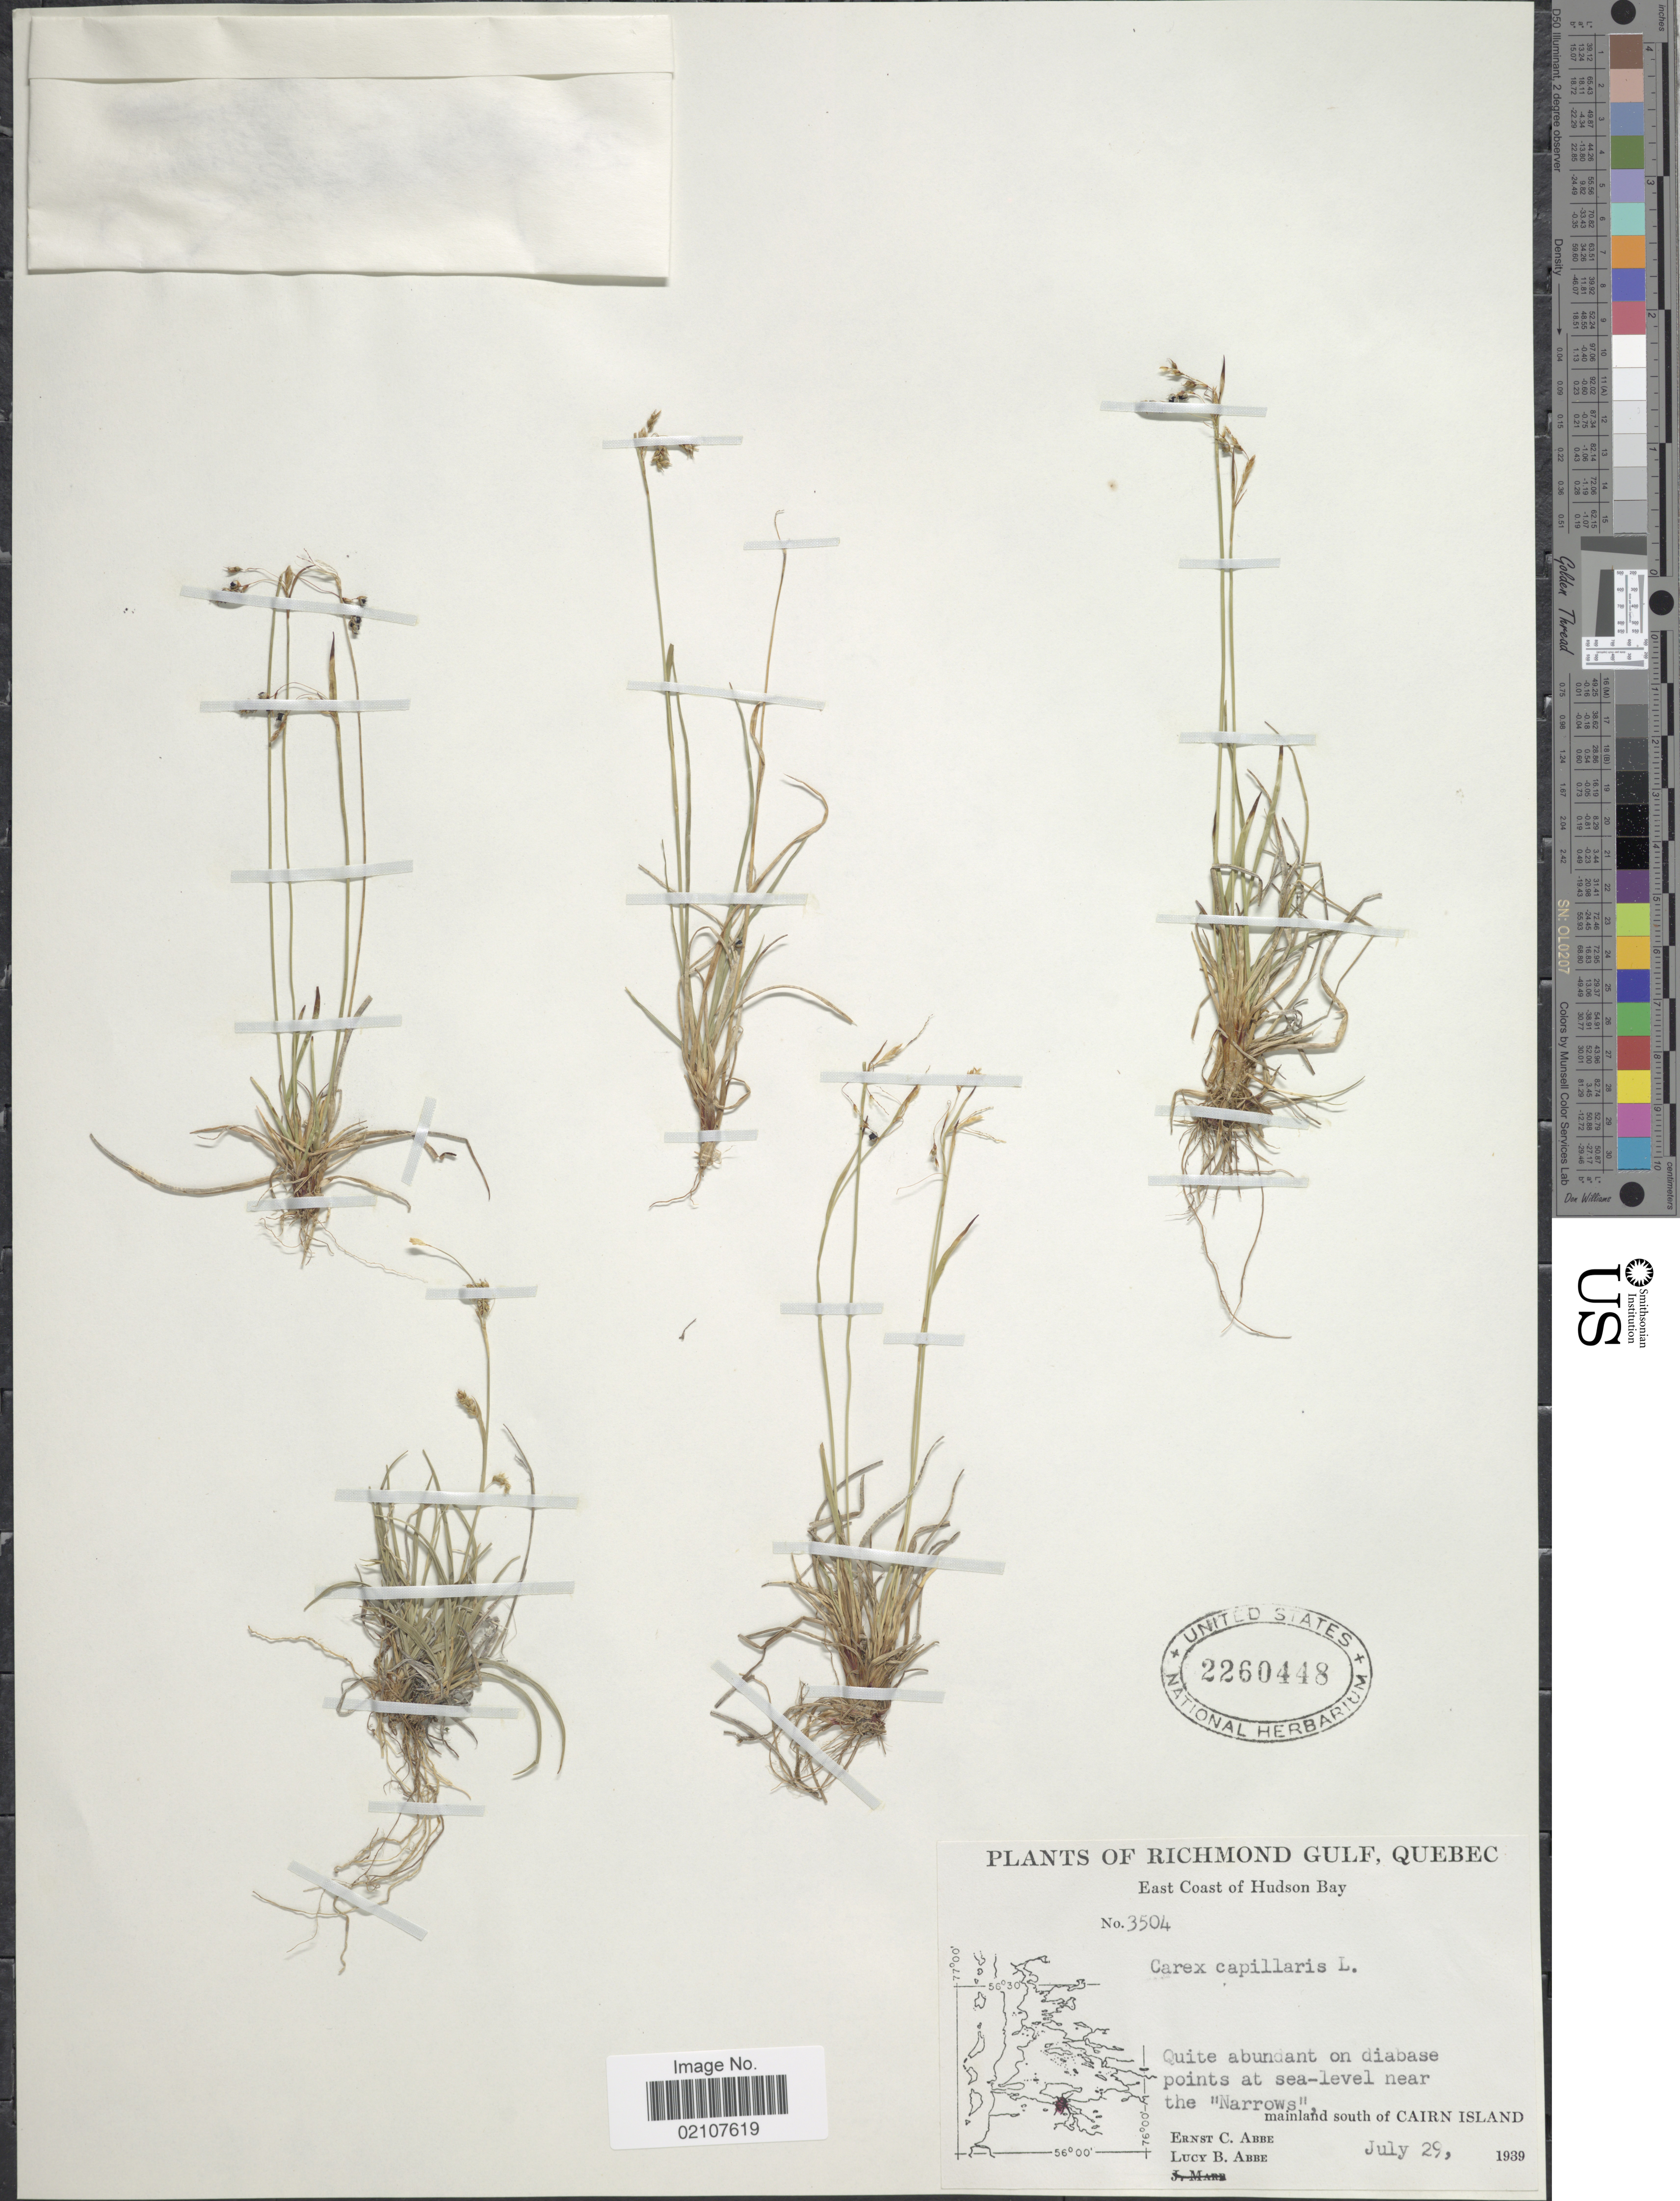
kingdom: Plantae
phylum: Tracheophyta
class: Liliopsida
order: Poales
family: Cyperaceae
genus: Carex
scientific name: Carex capillaris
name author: L.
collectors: E. C. Abbe & L. B. Abbe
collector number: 3504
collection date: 1939-07-29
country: Canada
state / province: Quebec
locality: Richmond Gulf, Quebec. East Coast of Hudson Bay. Quite abundant on diabase points, near the "Narrows", mainland south of Cairn Island.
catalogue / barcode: US 2260448